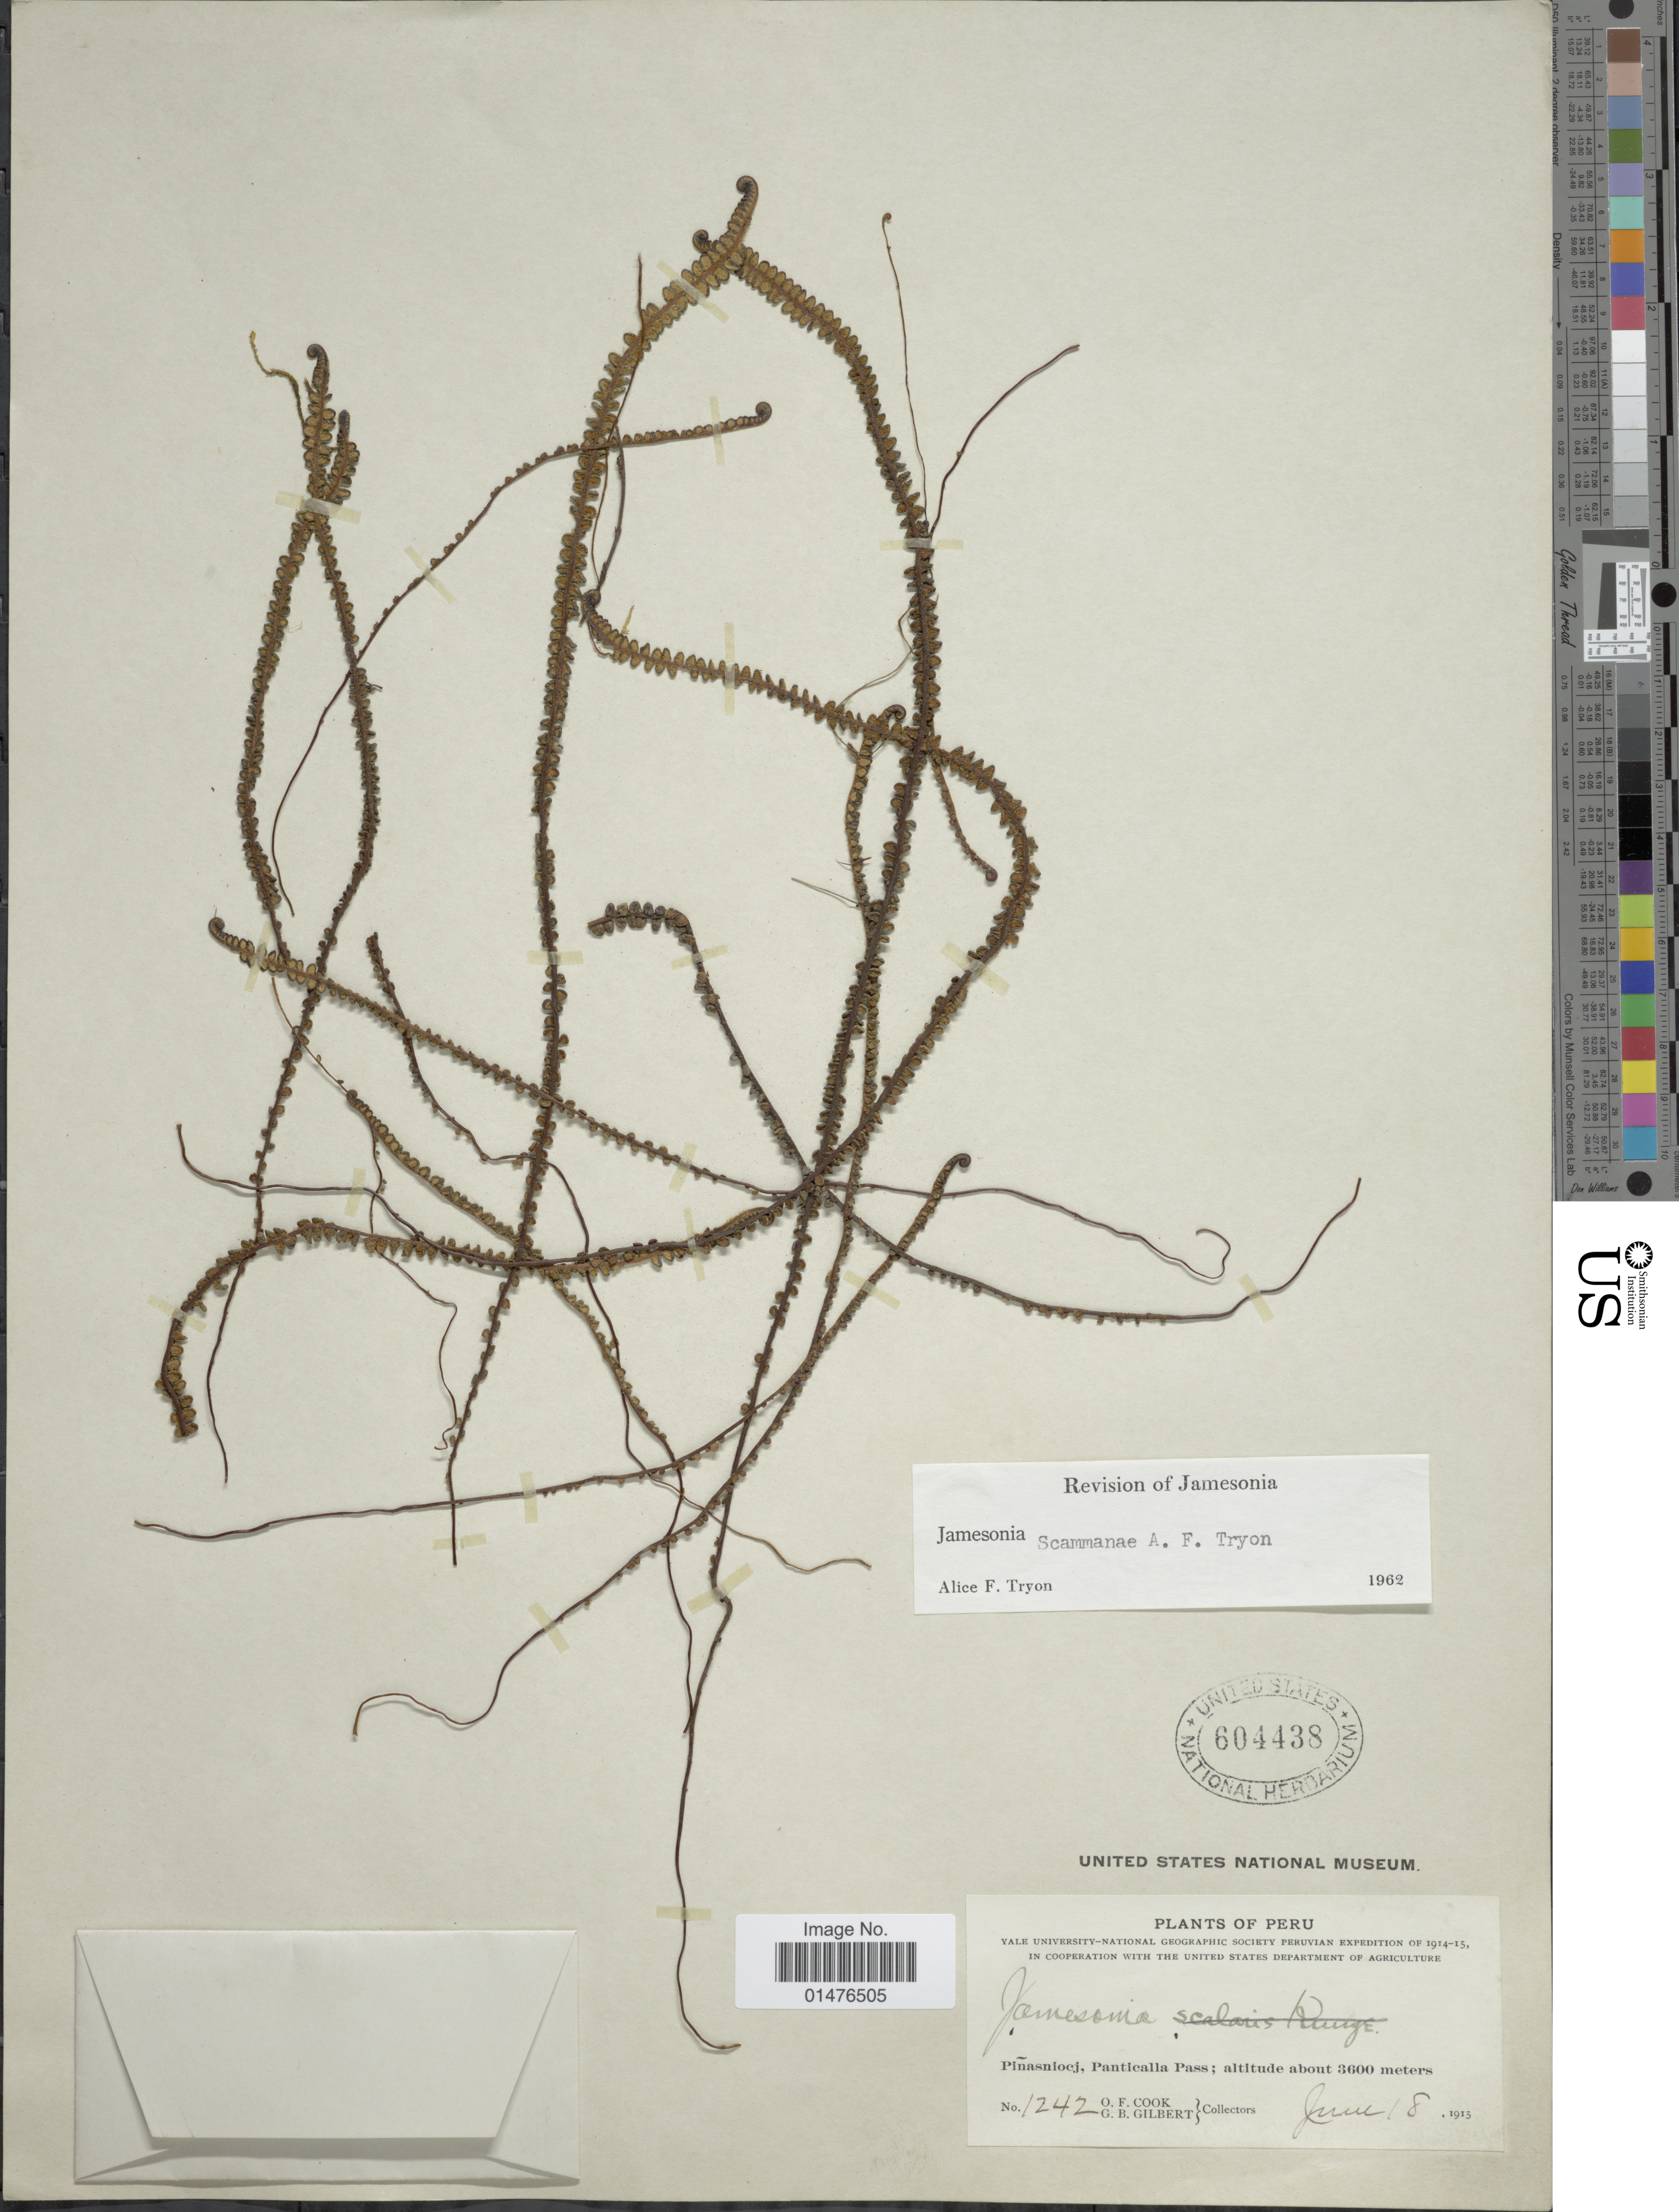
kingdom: Plantae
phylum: Tracheophyta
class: Polypodiopsida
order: Polypodiales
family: Pteridaceae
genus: Jamesonia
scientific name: Jamesonia scammanae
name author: A.F. Tryon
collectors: O. F. Cook & G. B. Gilbert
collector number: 1242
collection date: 1915-06-18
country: Peru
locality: Piñasniocj, Panticalla Pass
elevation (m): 3600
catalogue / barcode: US 604438